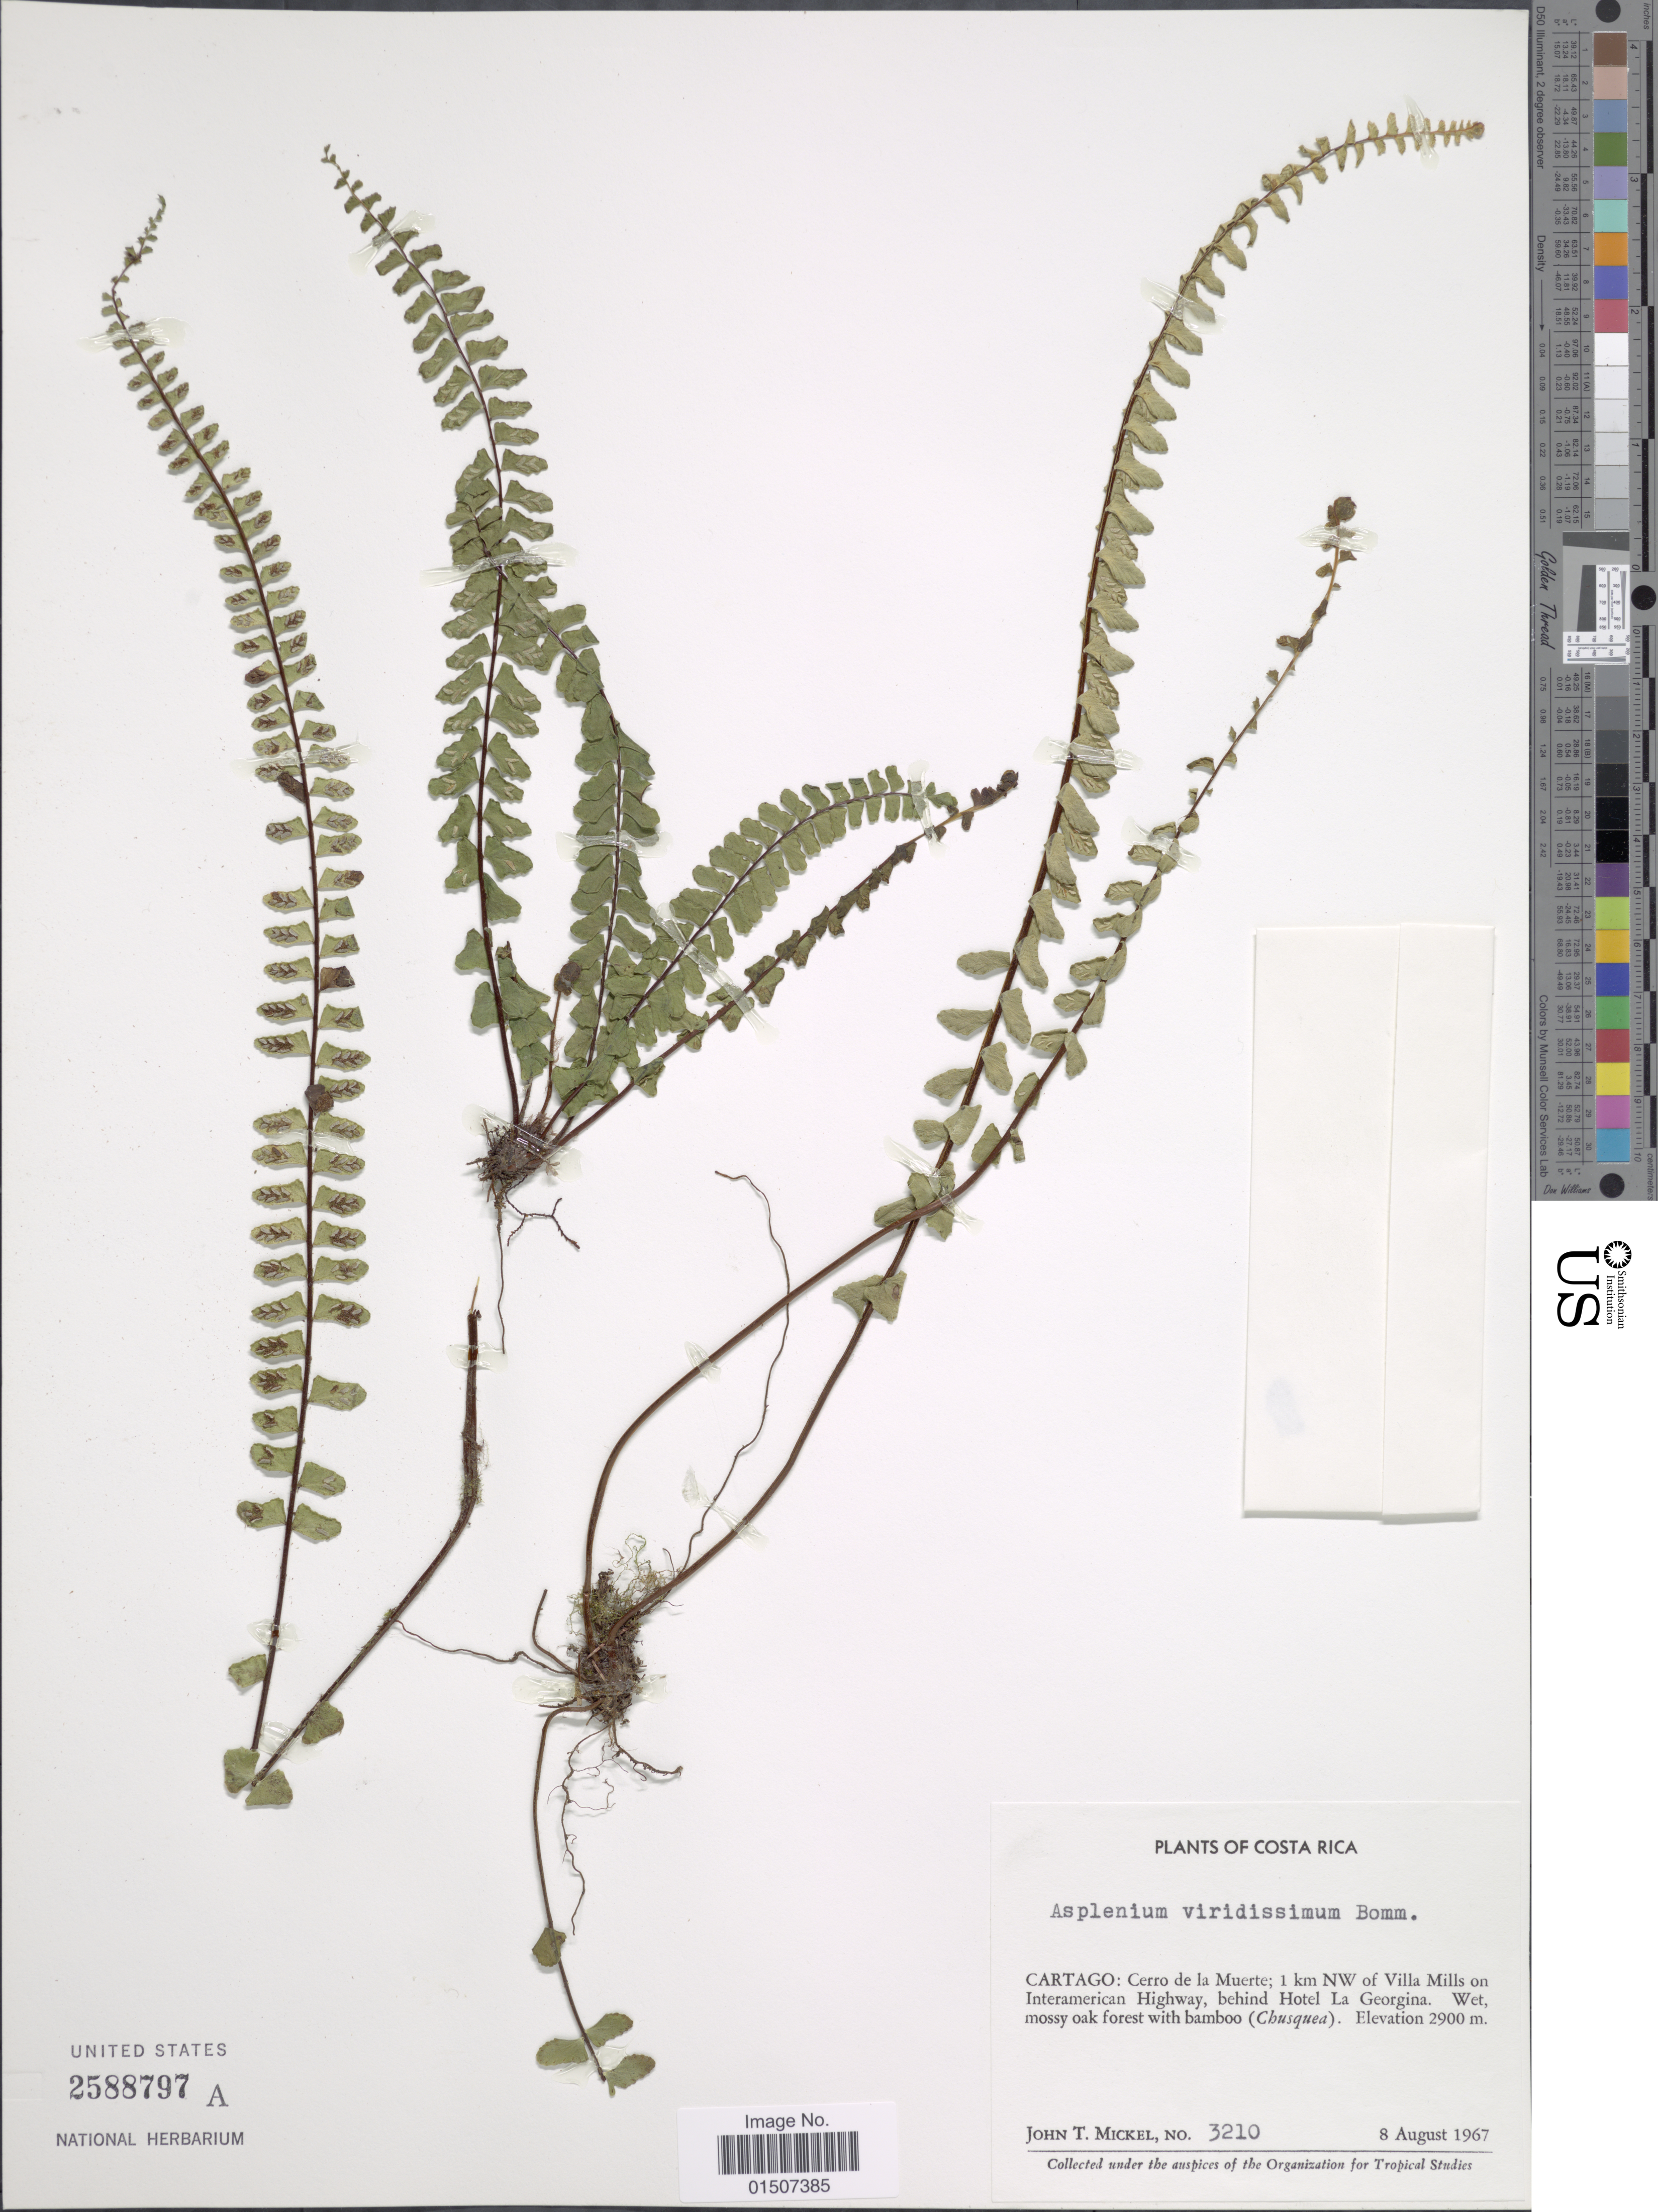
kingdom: Plantae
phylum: Tracheophyta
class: Polypodiopsida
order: Polypodiales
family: Aspleniaceae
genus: Asplenium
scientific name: Asplenium polyphyllum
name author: Bertol.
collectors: J. T. Mickel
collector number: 3210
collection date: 1967-08-08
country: Costa Rica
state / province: Cartago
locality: Cerro de la Muerte; 1 km NW of villa Mills on Interamerican Highway, behind Hotel La Georgina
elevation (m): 2900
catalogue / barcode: US 2588797A